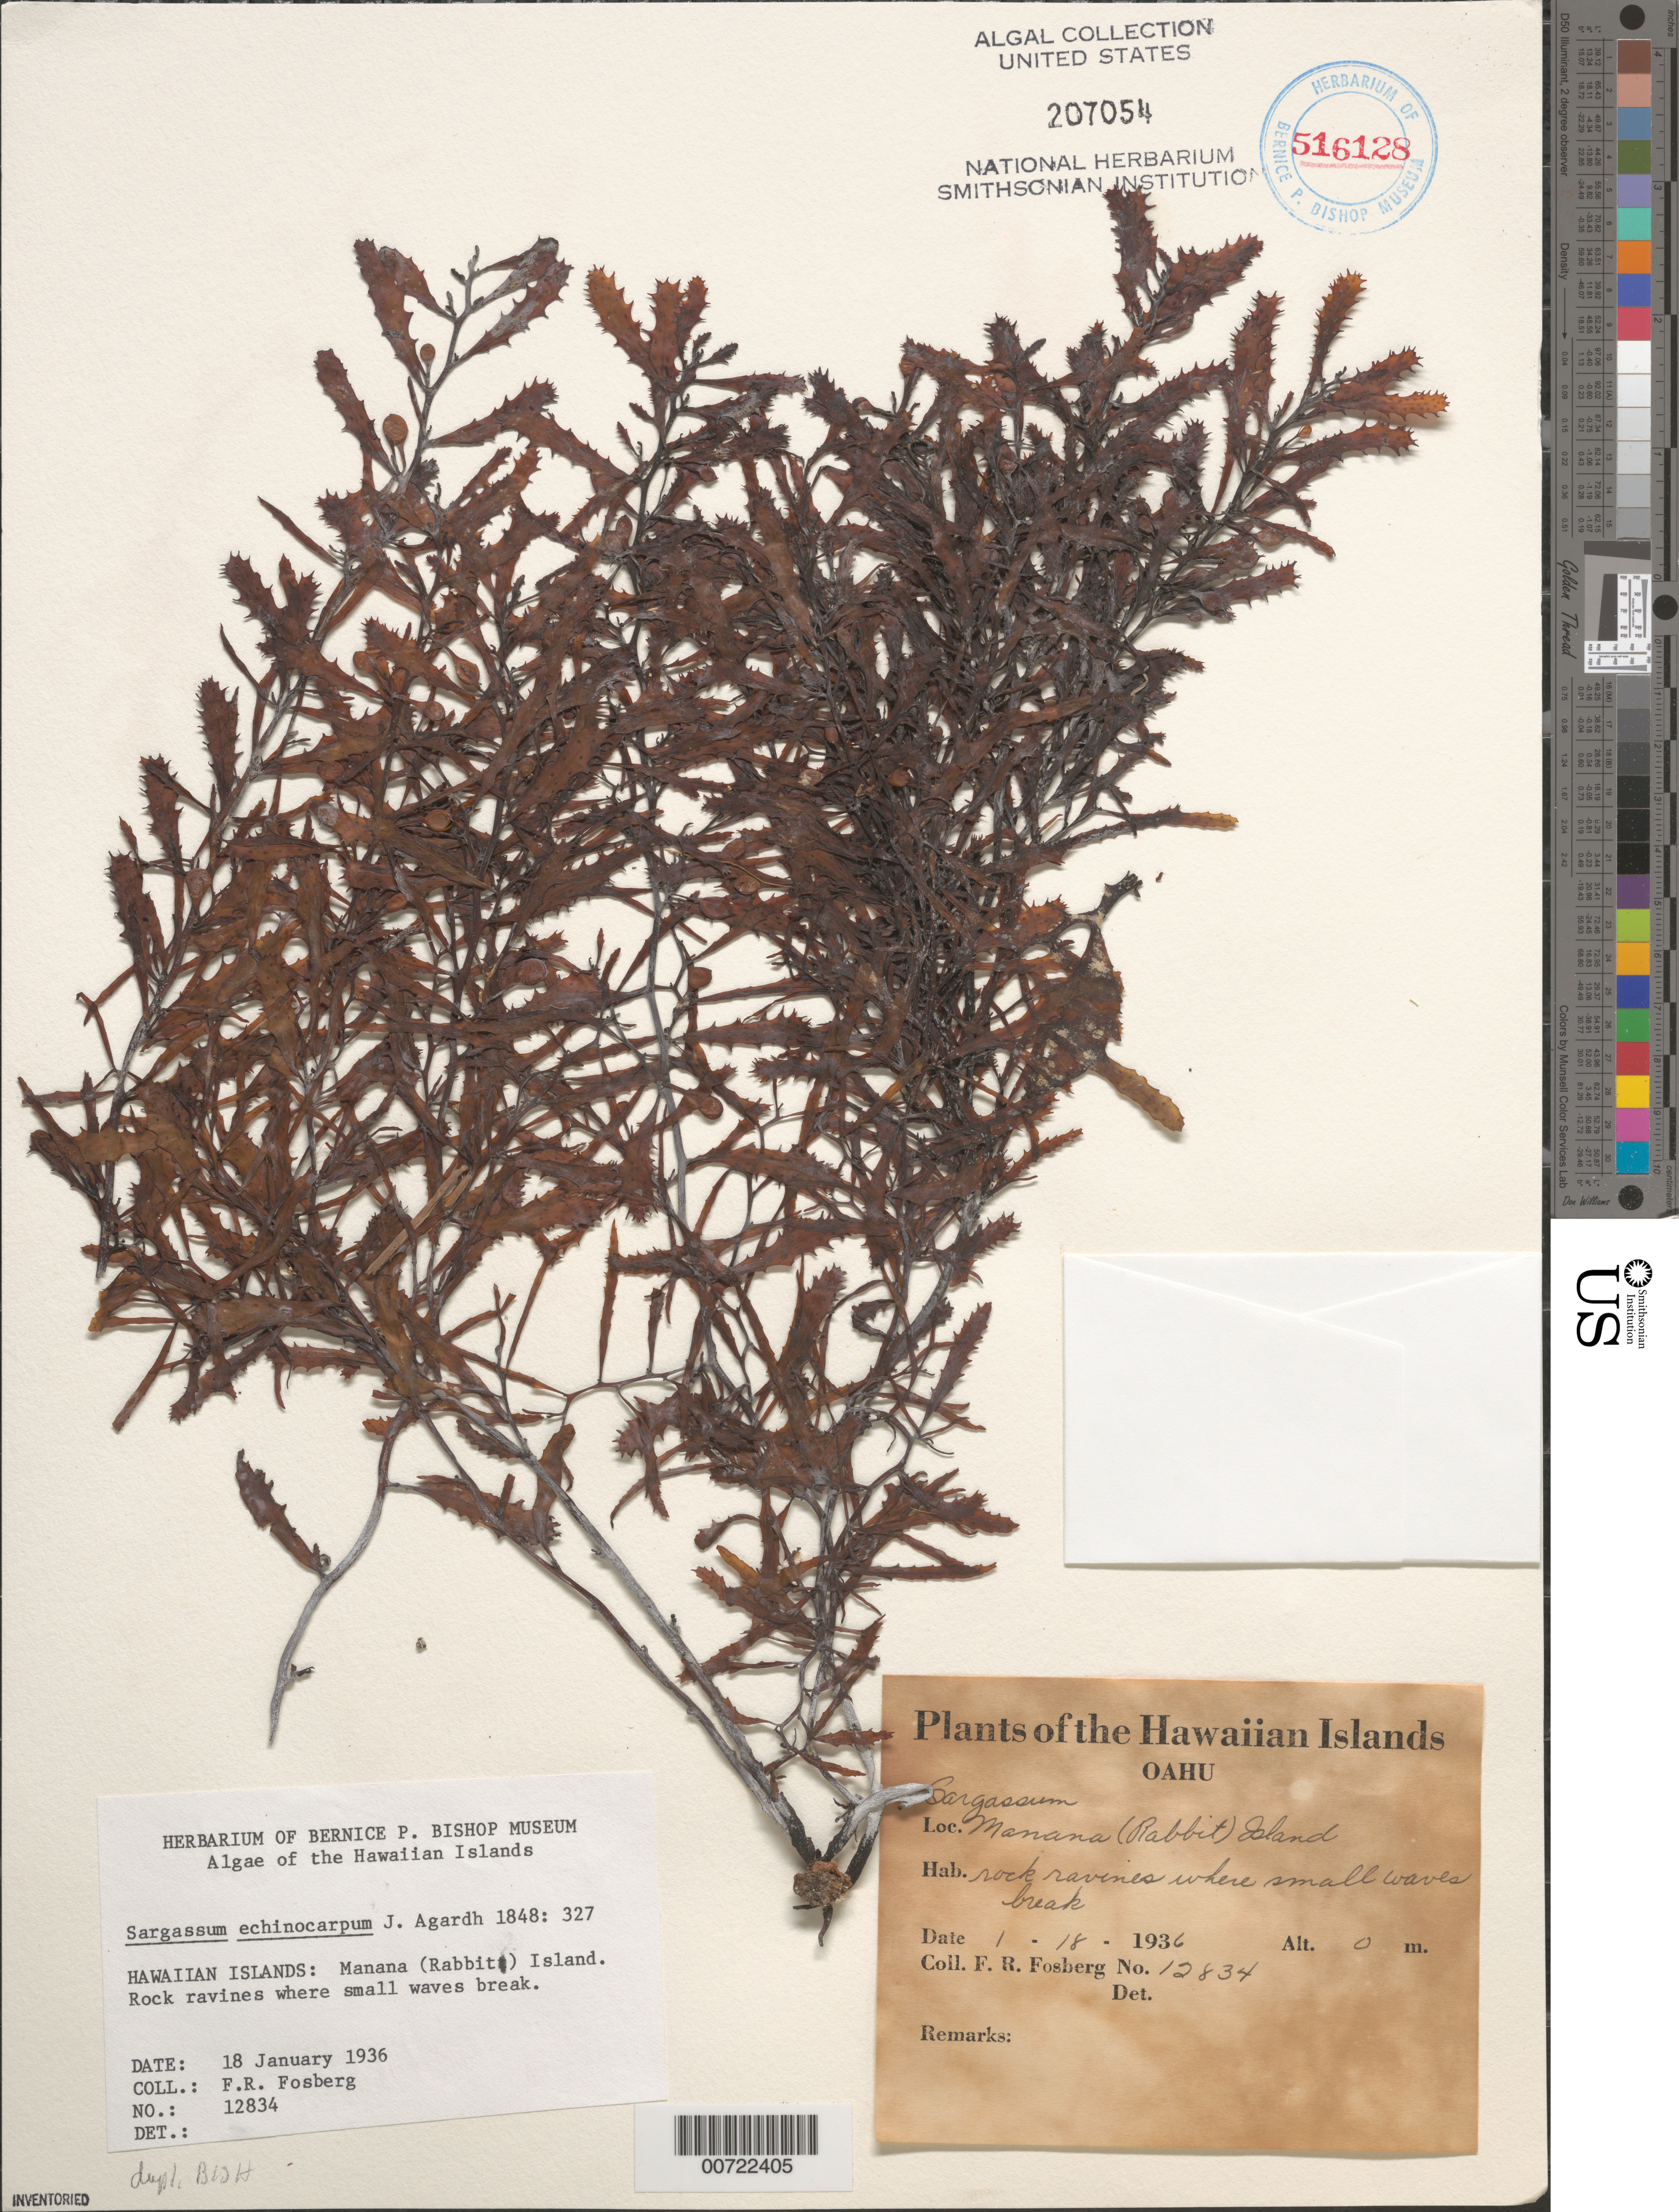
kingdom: Chromista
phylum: Ochrophyta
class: Phaeophyceae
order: Fucales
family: Sargassaceae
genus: Sargassum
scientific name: Sargassum aquifolium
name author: (Turner) C. Agardh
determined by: Algae name updating Project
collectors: F. R. Fosberg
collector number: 12834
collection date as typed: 18 Jan 1936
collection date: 1936-01-18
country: United States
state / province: Hawaii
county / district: Honolulu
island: Oahu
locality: Manana Island (Rabbit Island)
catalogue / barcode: US 207054